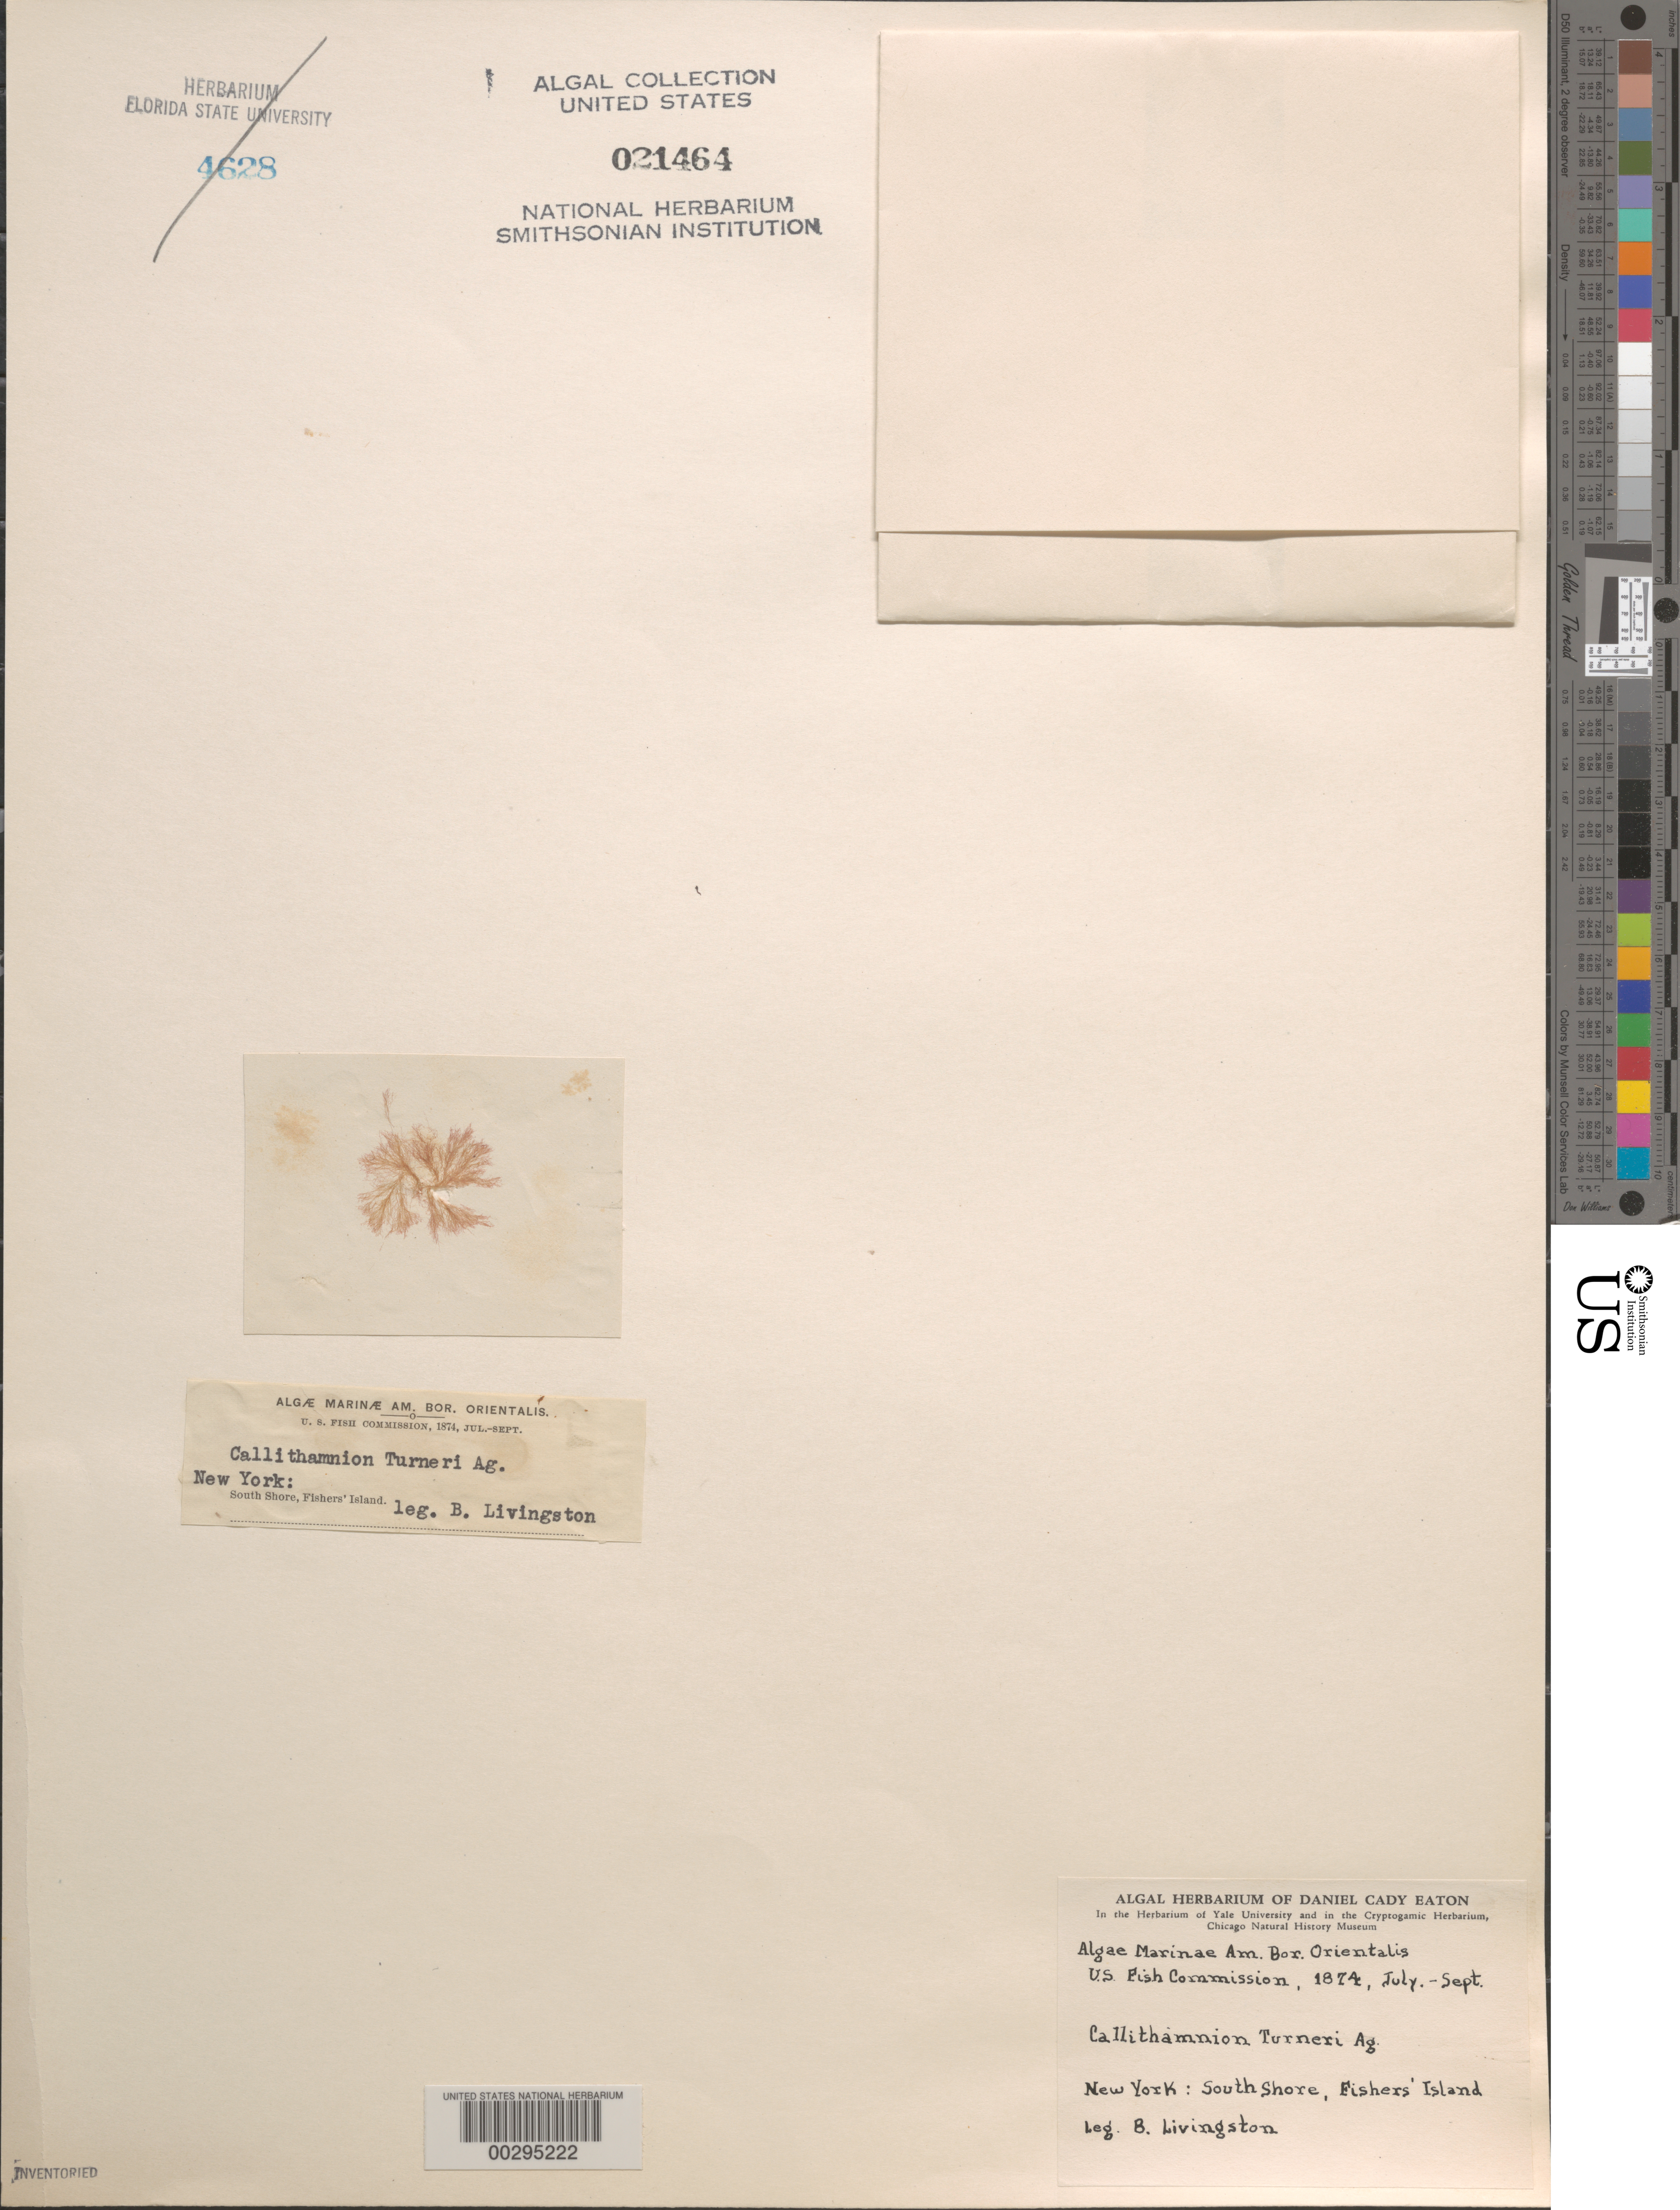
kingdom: Plantae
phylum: Rhodophyta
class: Florideophyceae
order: Ceramiales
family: Callithamniaceae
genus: Callithamnion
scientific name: Callithamnion turneri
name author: (Mert. ex Roth) C. Agardh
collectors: B. Livingston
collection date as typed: Jul 1874 TO -- Sep 1874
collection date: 1874-07/1874-09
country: United States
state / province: New York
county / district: Suffolk County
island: Fishers Island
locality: South shore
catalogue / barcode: US 21464